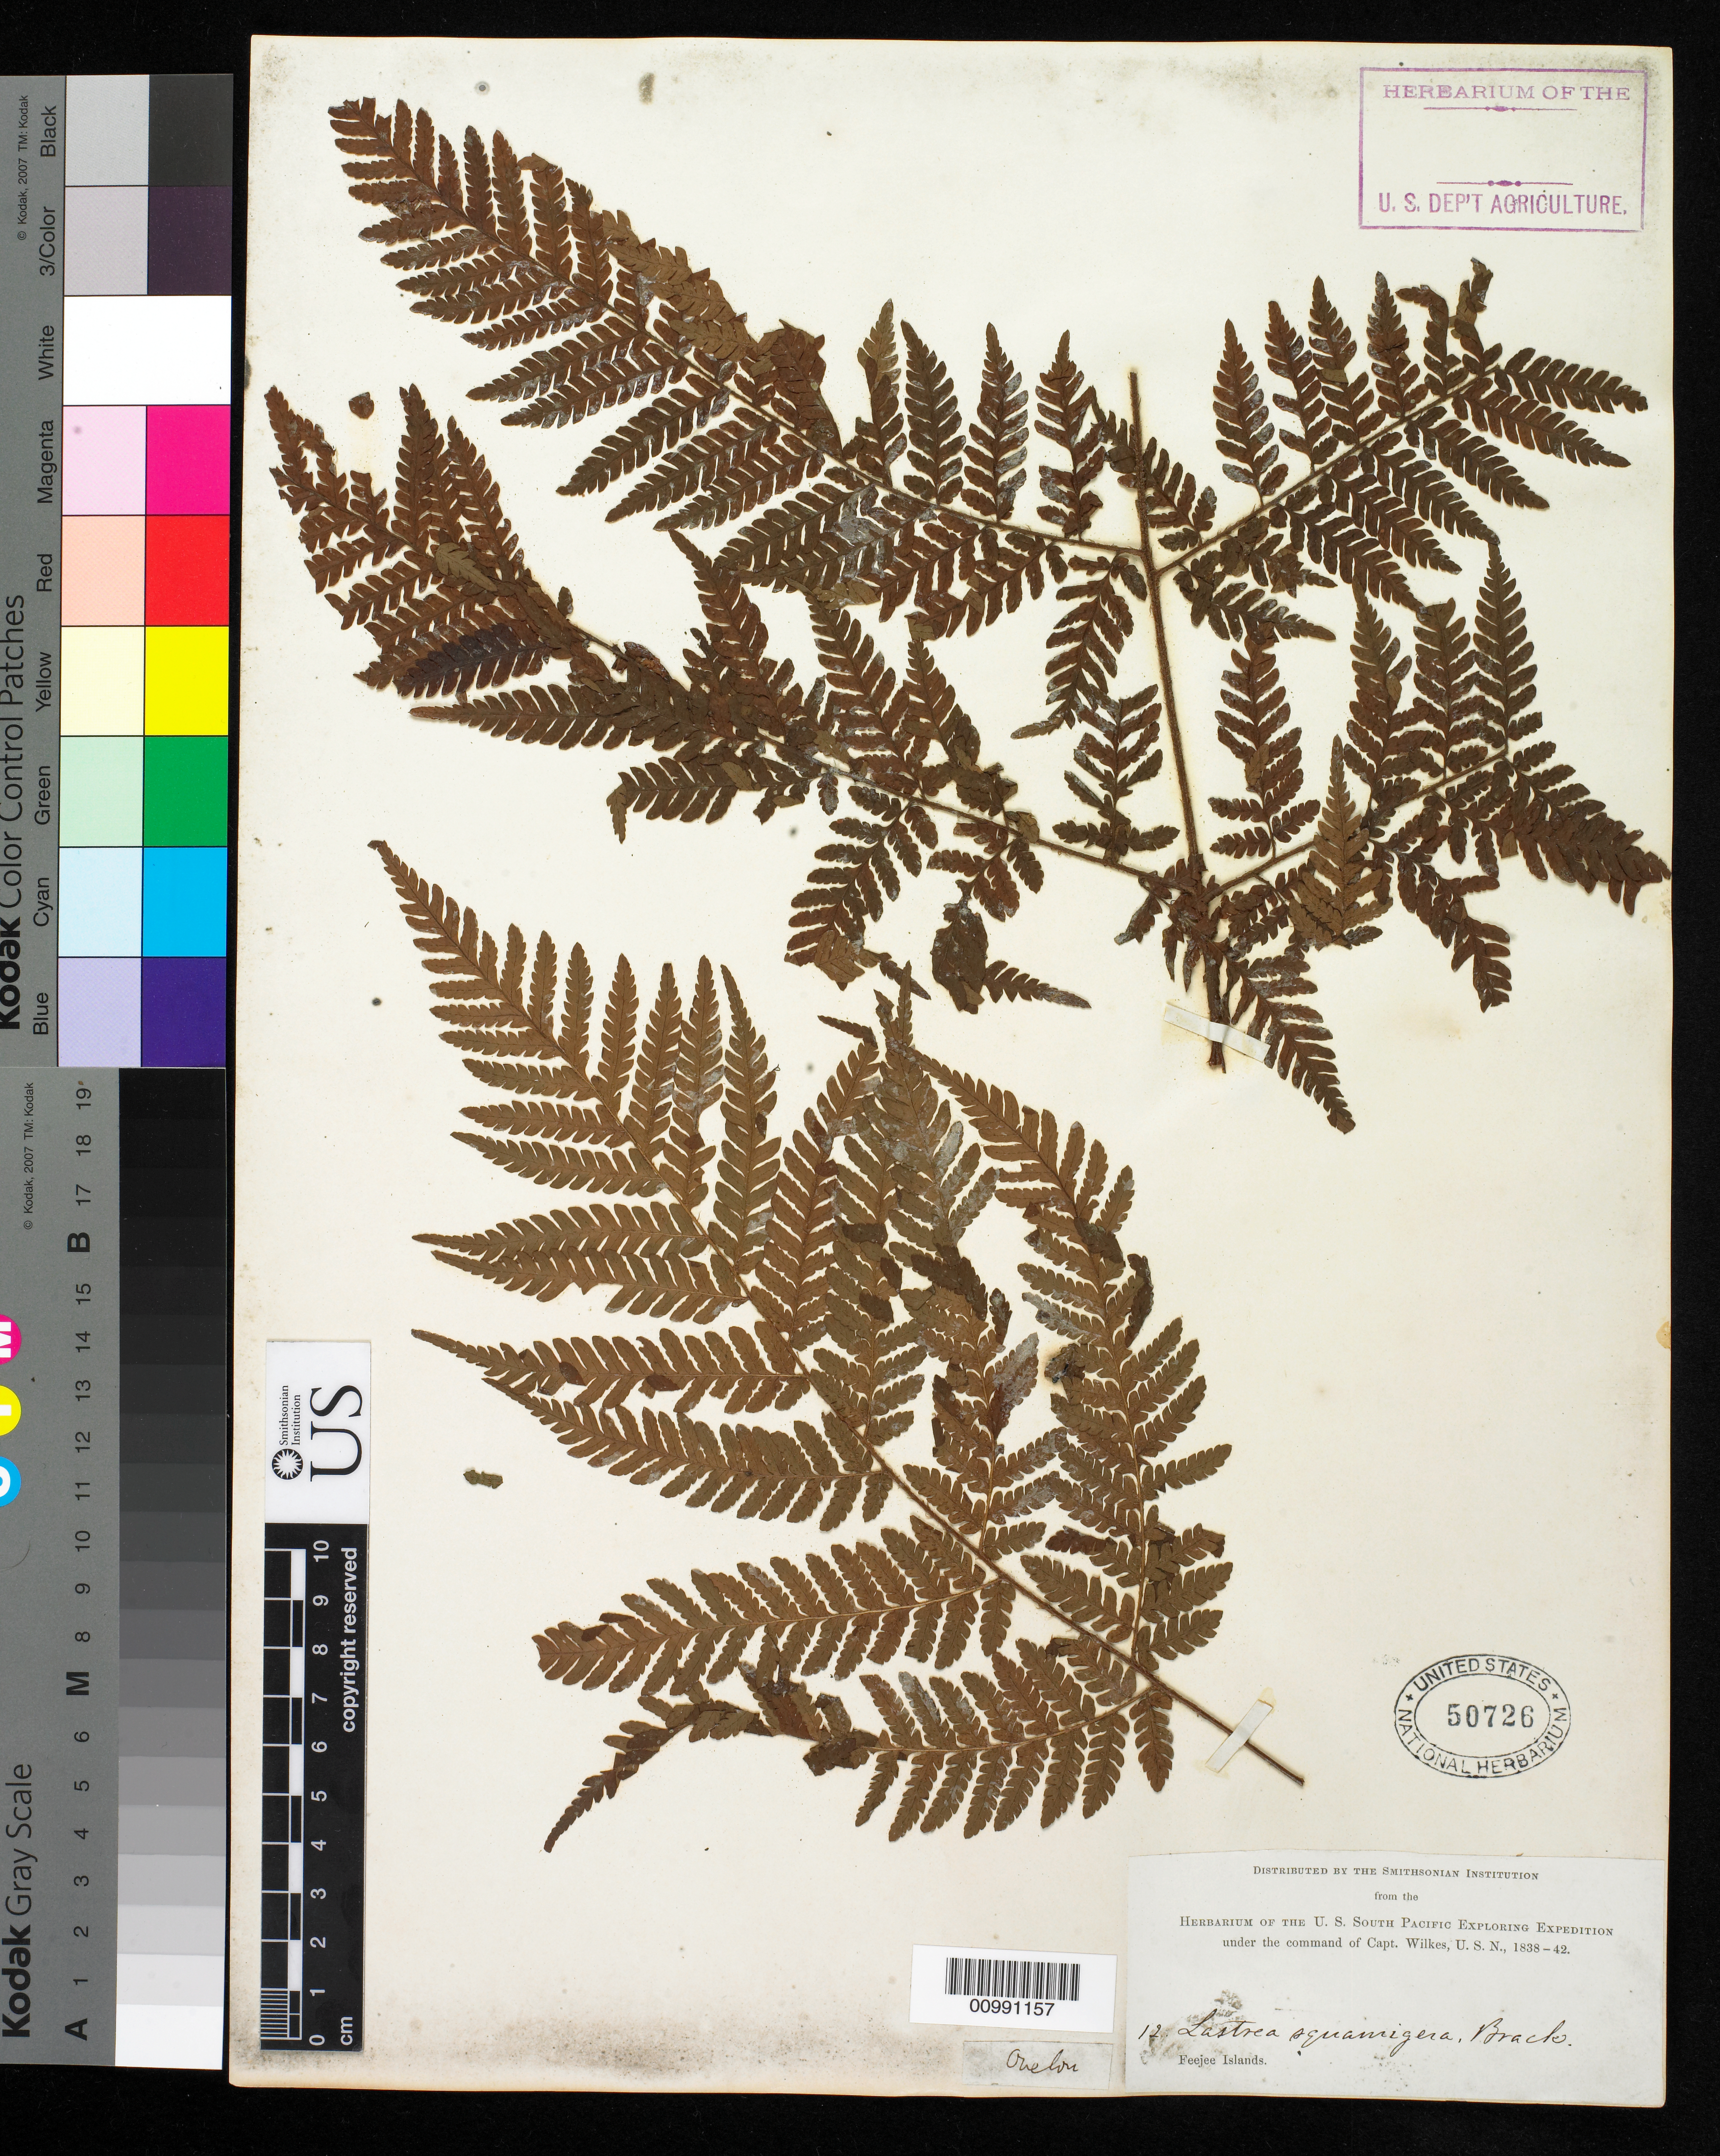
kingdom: Plantae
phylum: Tracheophyta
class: Polypodiopsida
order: Polypodiales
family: Dryopteridaceae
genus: Ctenitis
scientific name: Ctenitis subglandulosa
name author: (Hance) Ching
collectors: Wilkes Explor. Exped.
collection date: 1838/1842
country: Fiji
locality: Feejee Islands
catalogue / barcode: US 50726